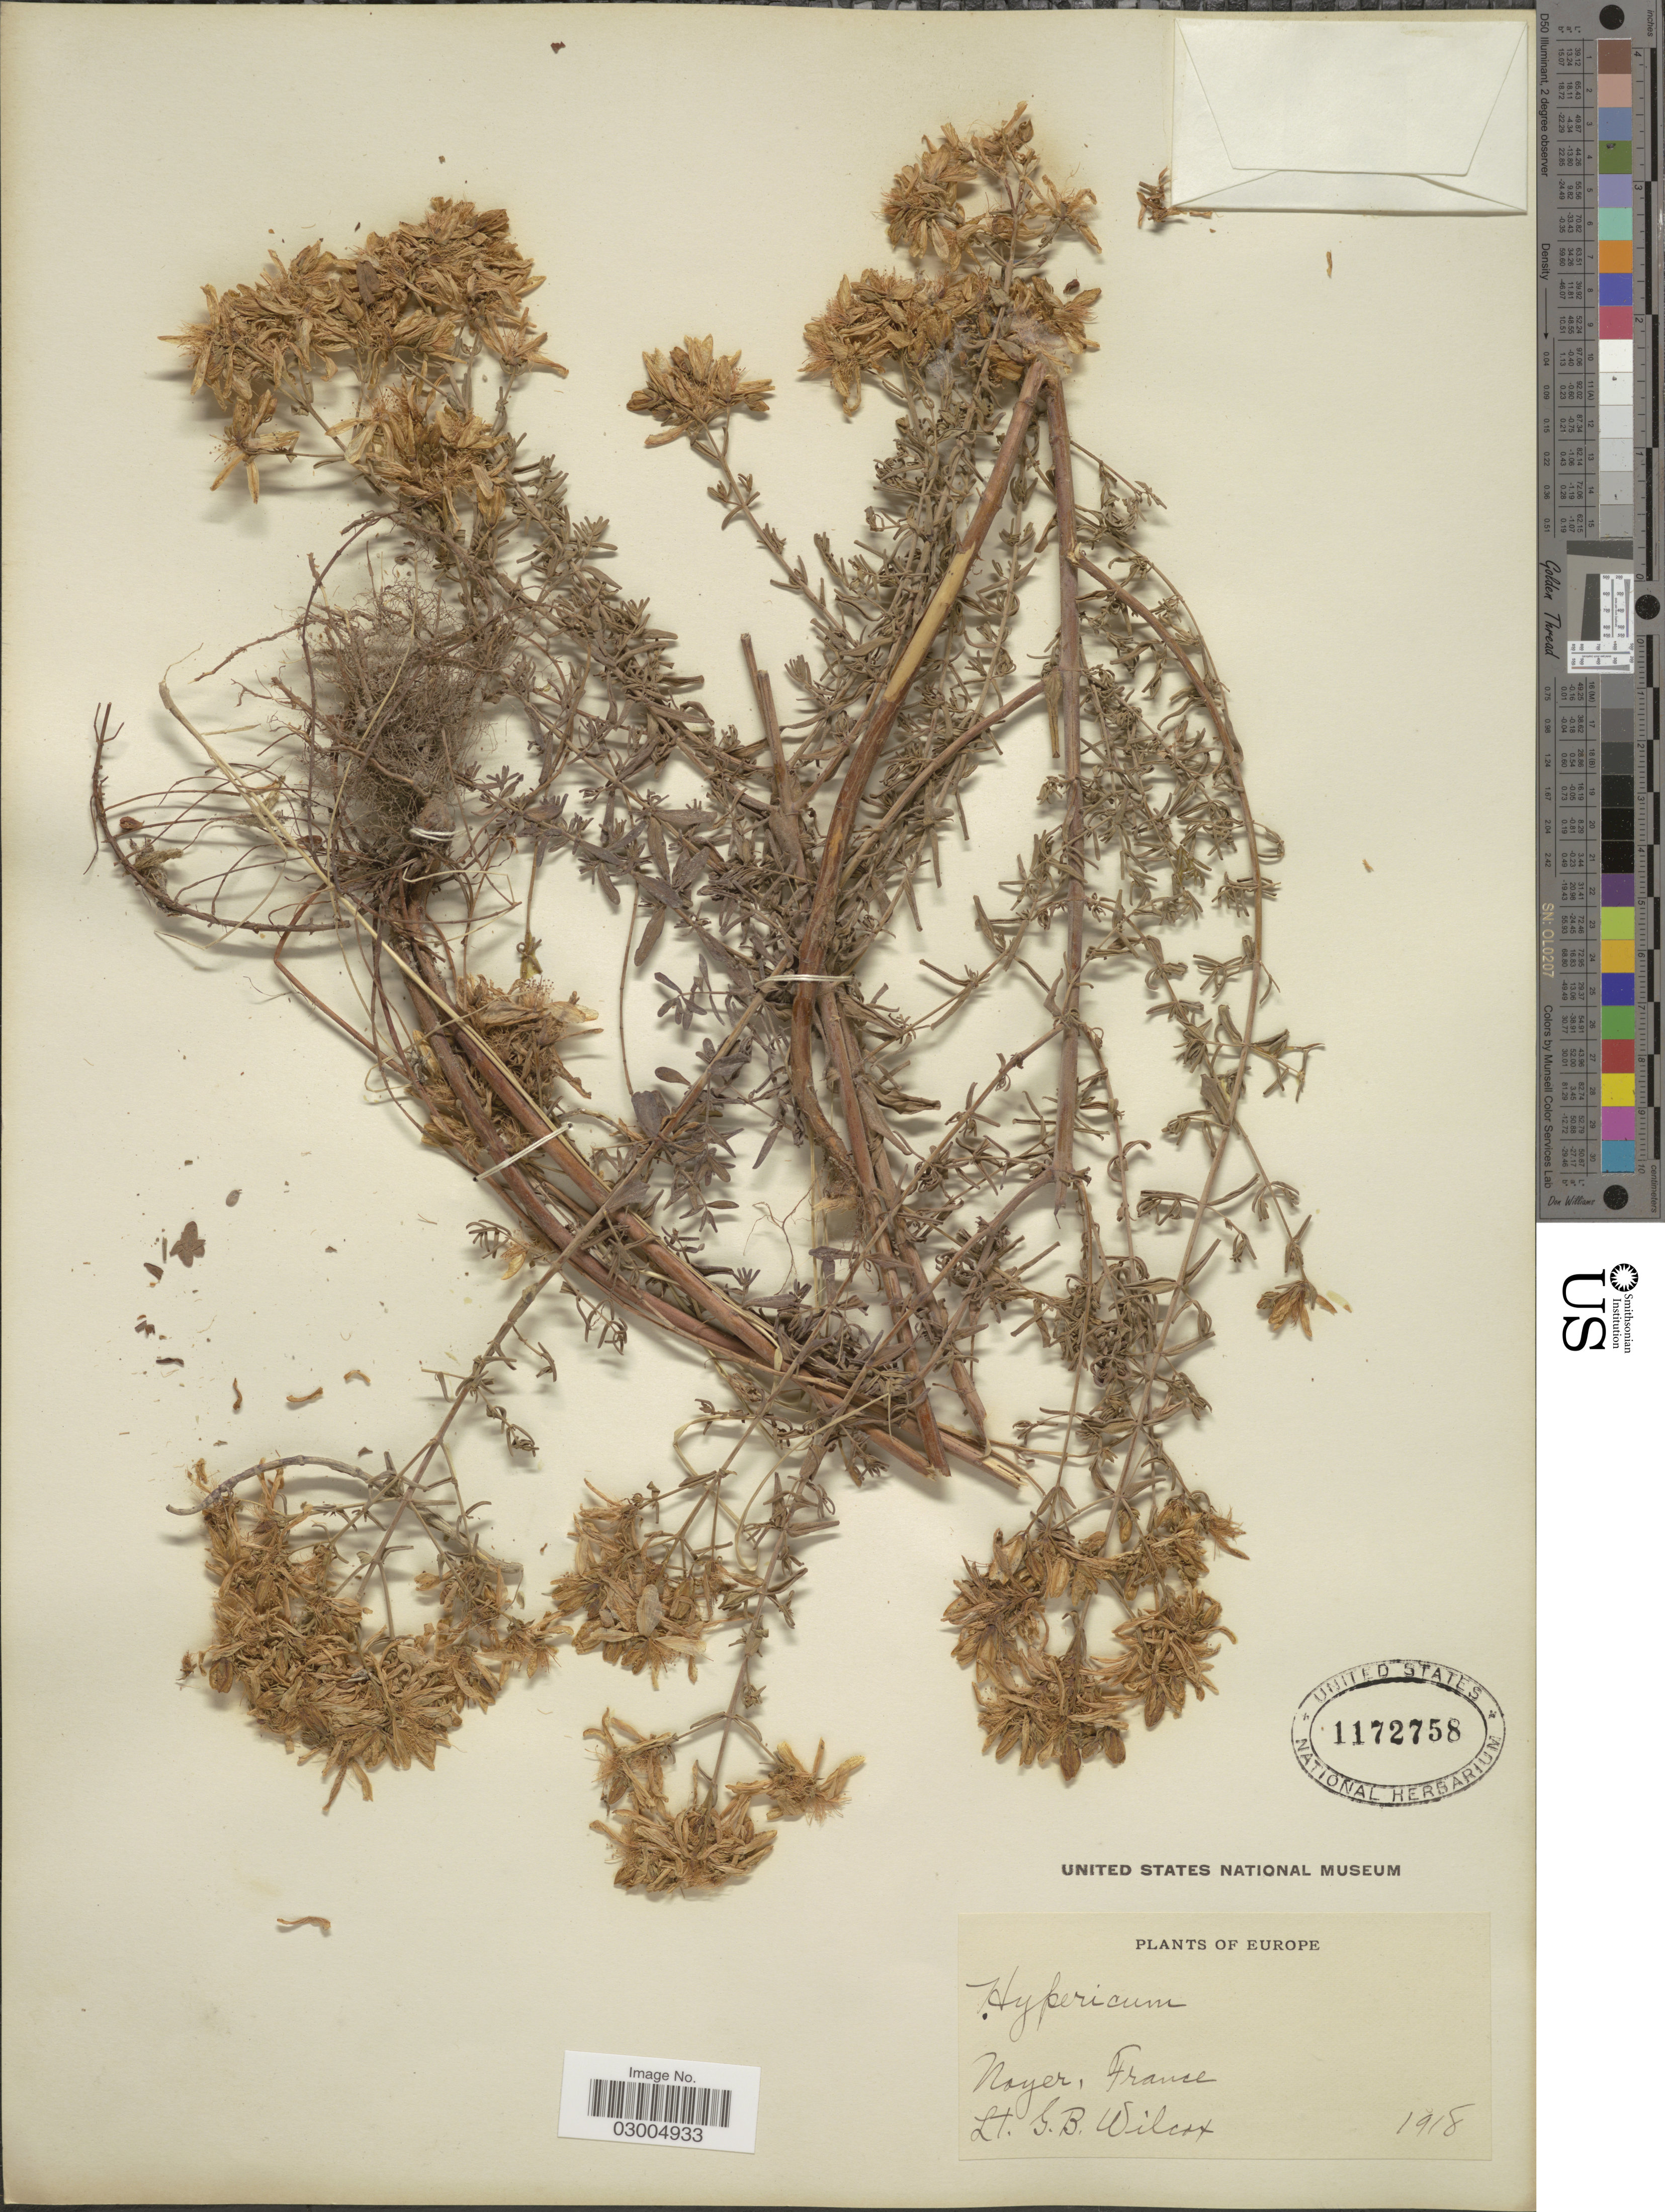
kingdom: Plantae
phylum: Tracheophyta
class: Magnoliopsida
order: Malpighiales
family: Hypericaceae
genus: Hypericum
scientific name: Hypericum sp.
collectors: G. Wilcox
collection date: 1918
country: France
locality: Noyer.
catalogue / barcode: US 1172758